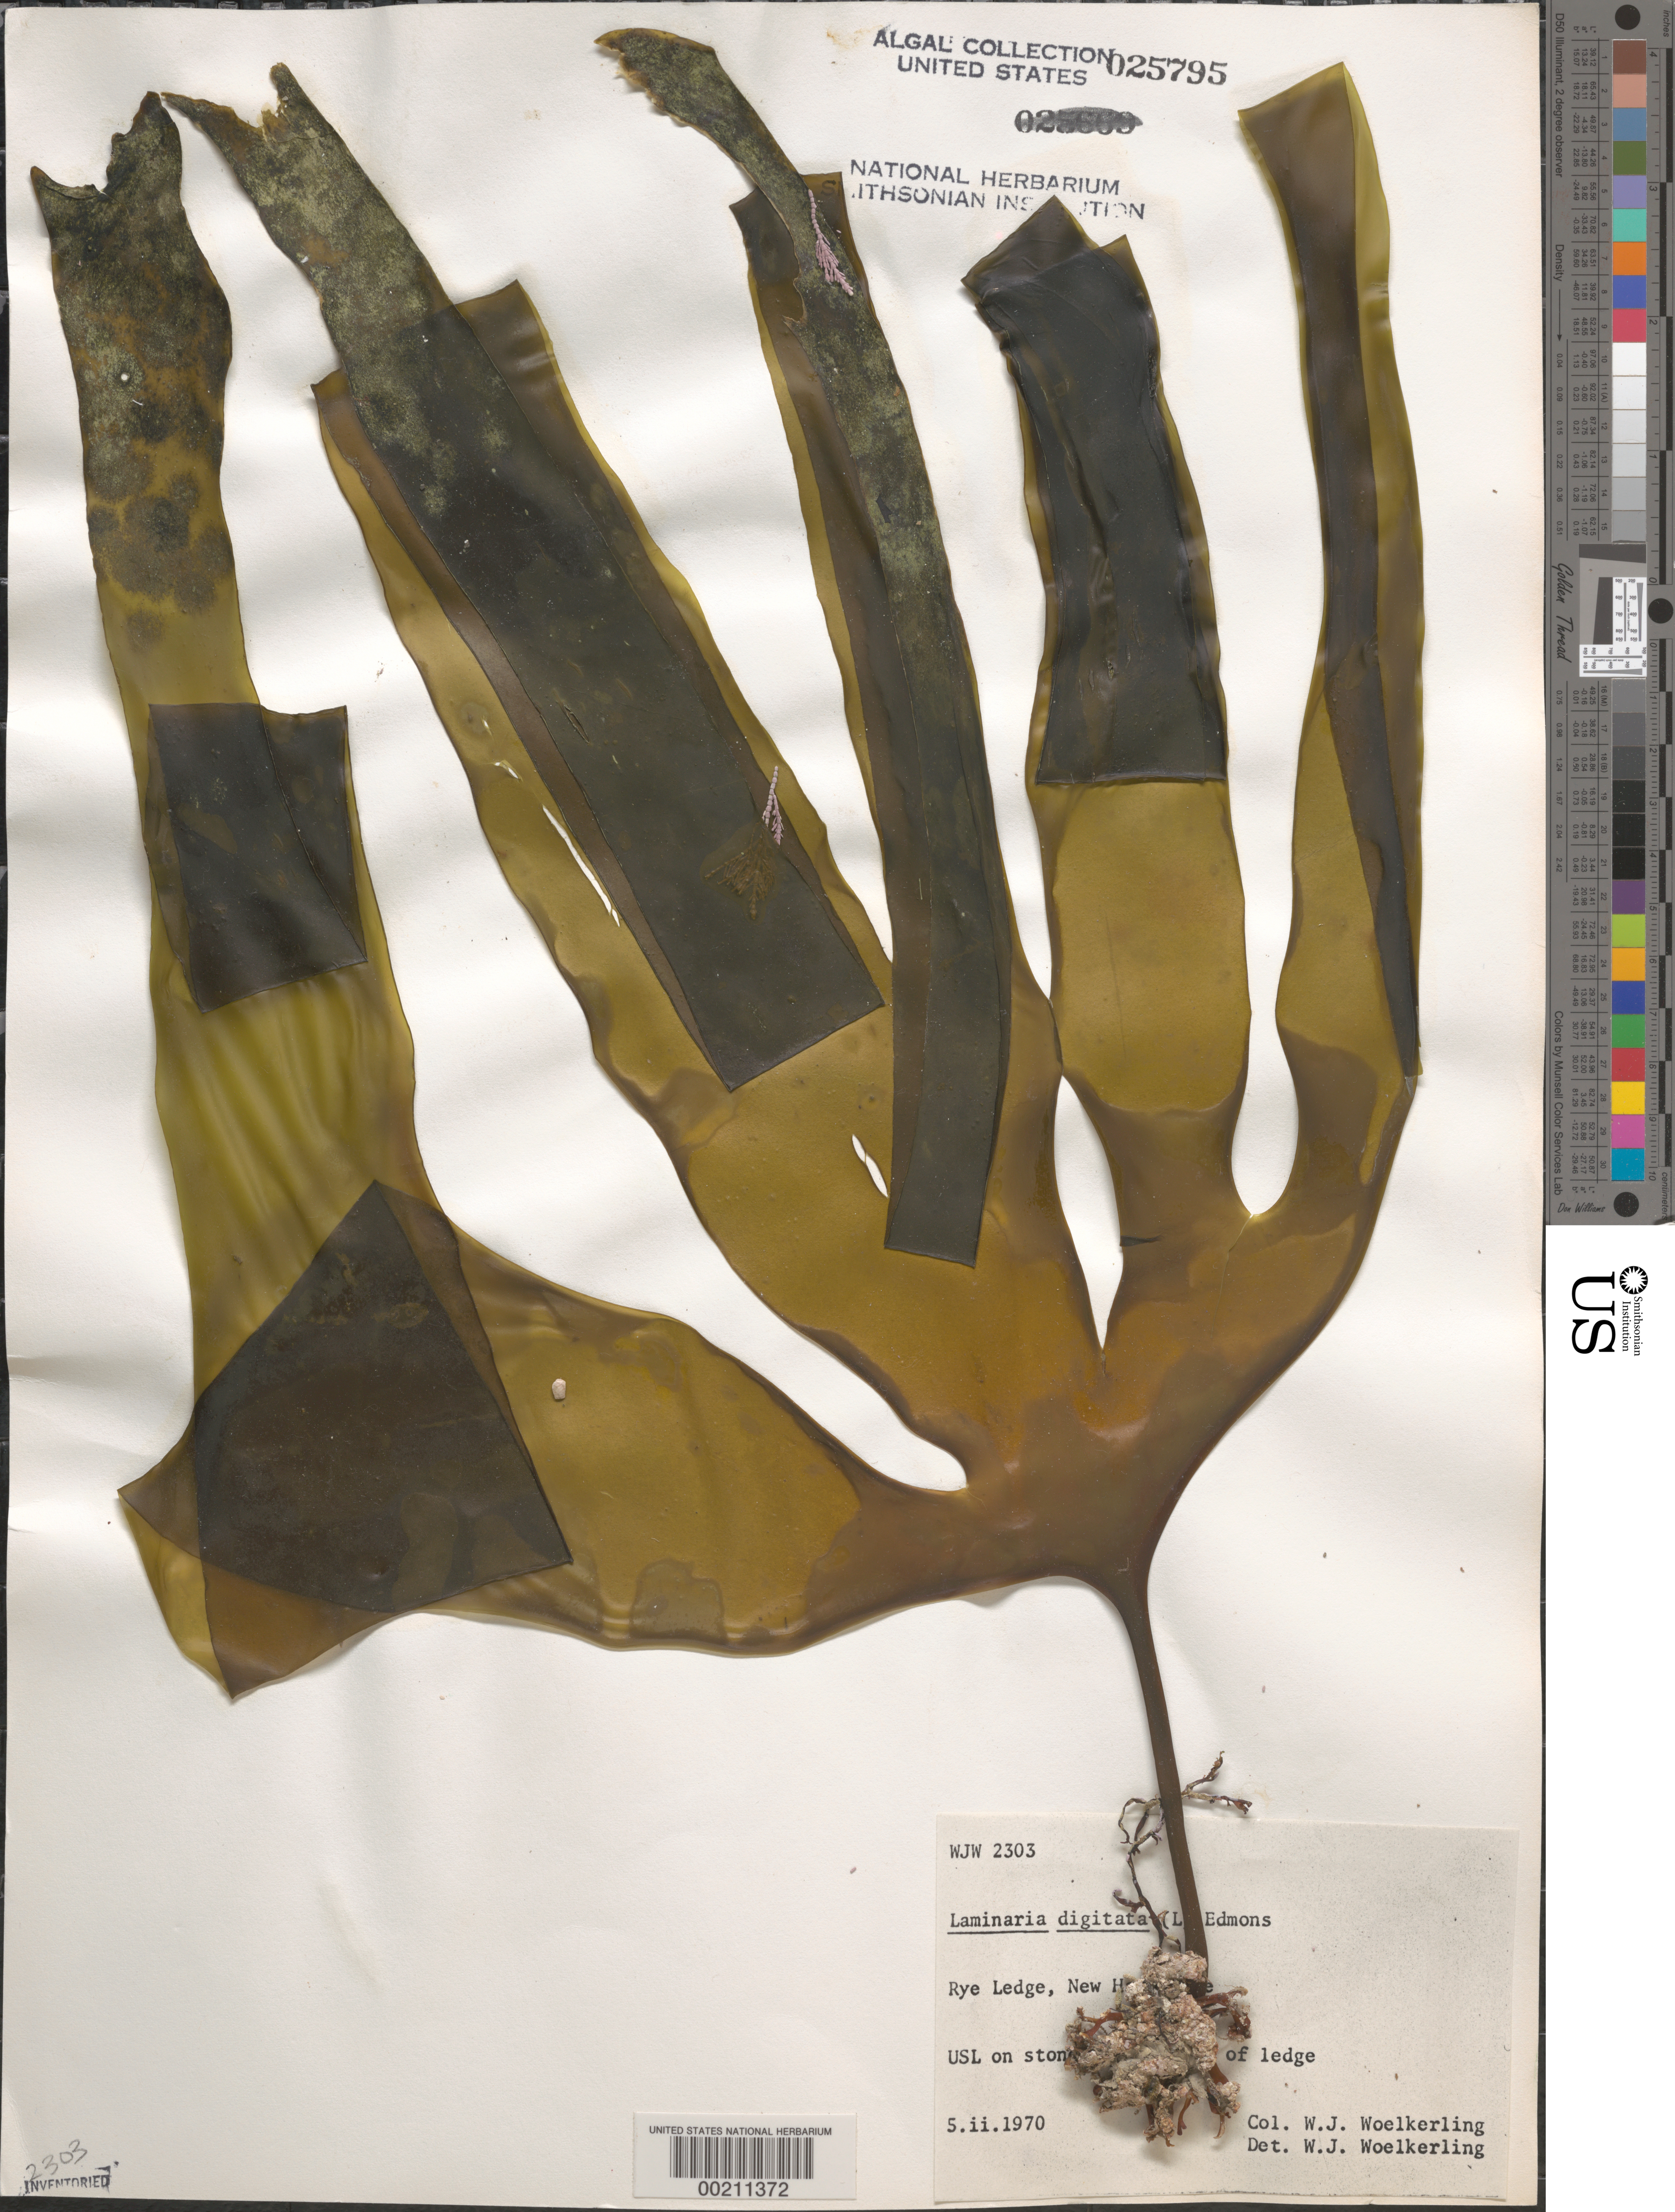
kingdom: Chromista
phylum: Ochrophyta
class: Phaeophyceae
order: Laminariales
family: Laminariaceae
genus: Laminaria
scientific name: Laminaria digitata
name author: (Hudson) J.V.Lamouroux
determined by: Woelkerling, W. J.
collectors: W. Woelkerling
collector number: WJW 2303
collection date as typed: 05 Feb 1970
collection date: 1970-02-05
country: United States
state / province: New Hampshire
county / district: Rockingham County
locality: Rye Ledge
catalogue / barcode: US 25795